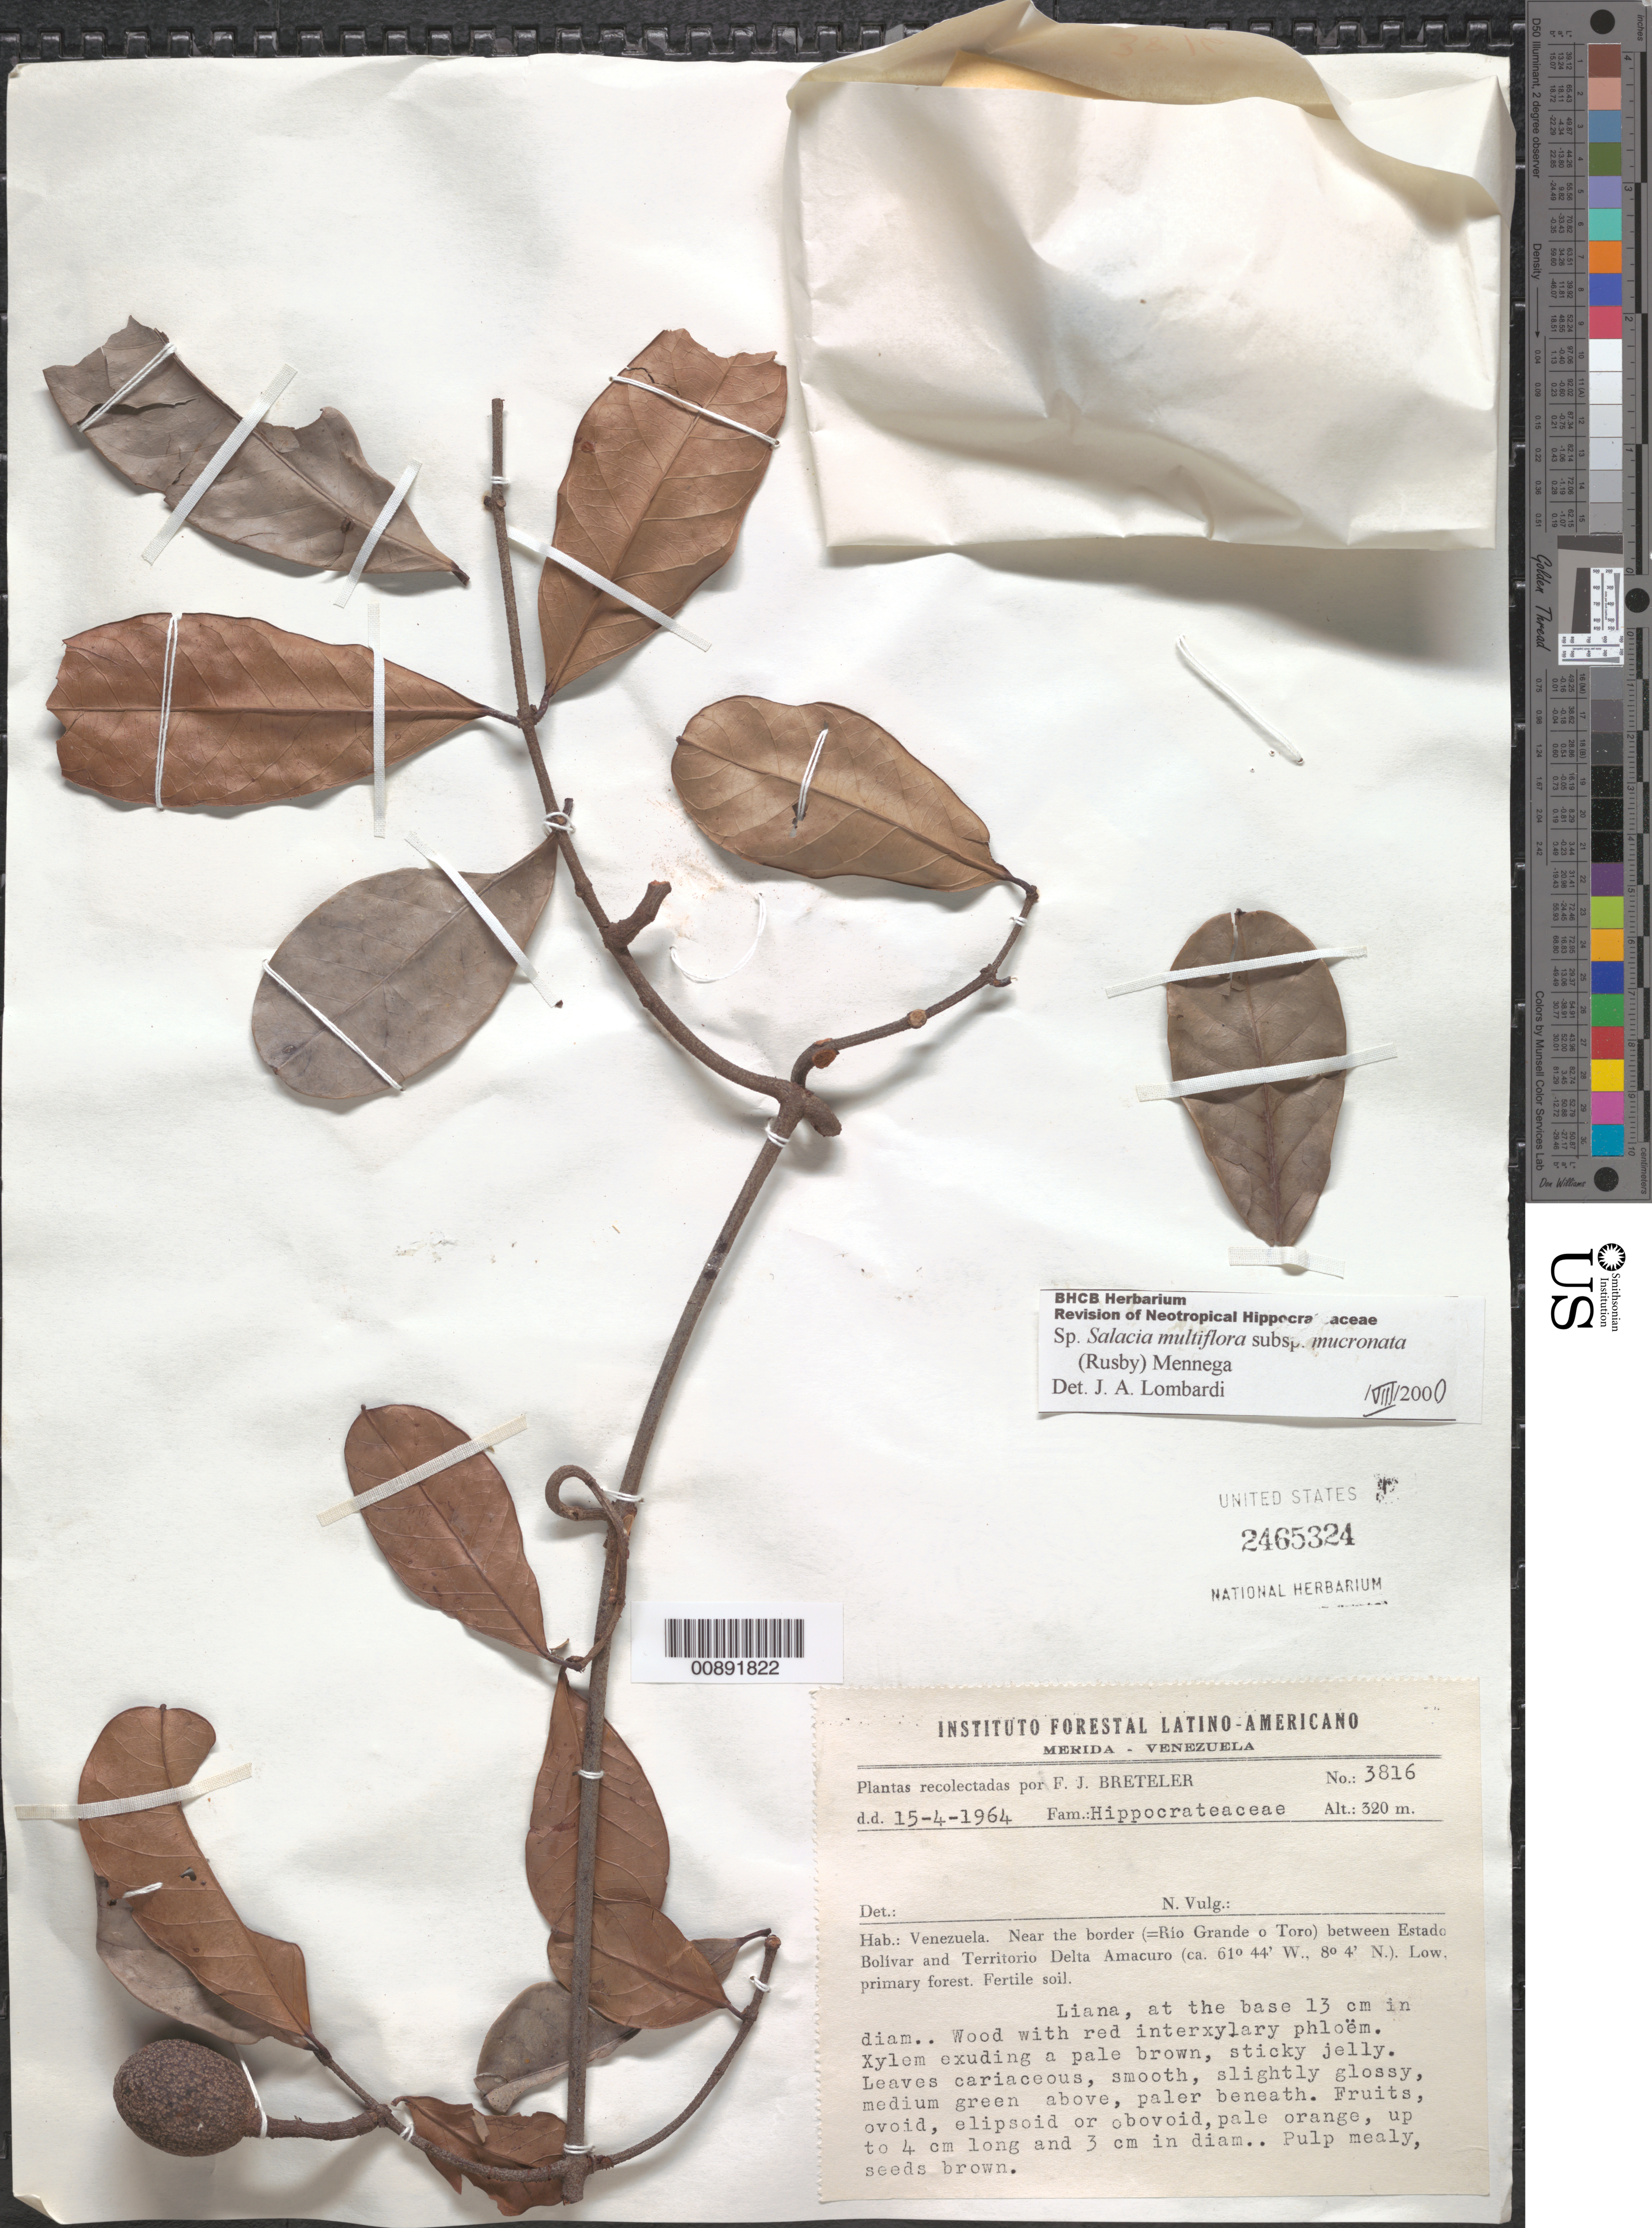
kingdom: Plantae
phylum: Tracheophyta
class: Magnoliopsida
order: Celastrales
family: Celastraceae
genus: Salacia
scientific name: Salacia multiflora subsp. mucronata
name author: (Rusby) Mennega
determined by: Lombardi, Julio A.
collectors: F. J. Breteler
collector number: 3816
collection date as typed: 15-Apr-64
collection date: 1964-04-15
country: Venezuela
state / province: Bolívar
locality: Río Grande o Toro, near border between Estado Bolívar and Territorío Delta Amacuro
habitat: Low, primary forest, fertile soil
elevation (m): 320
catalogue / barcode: US 2465324